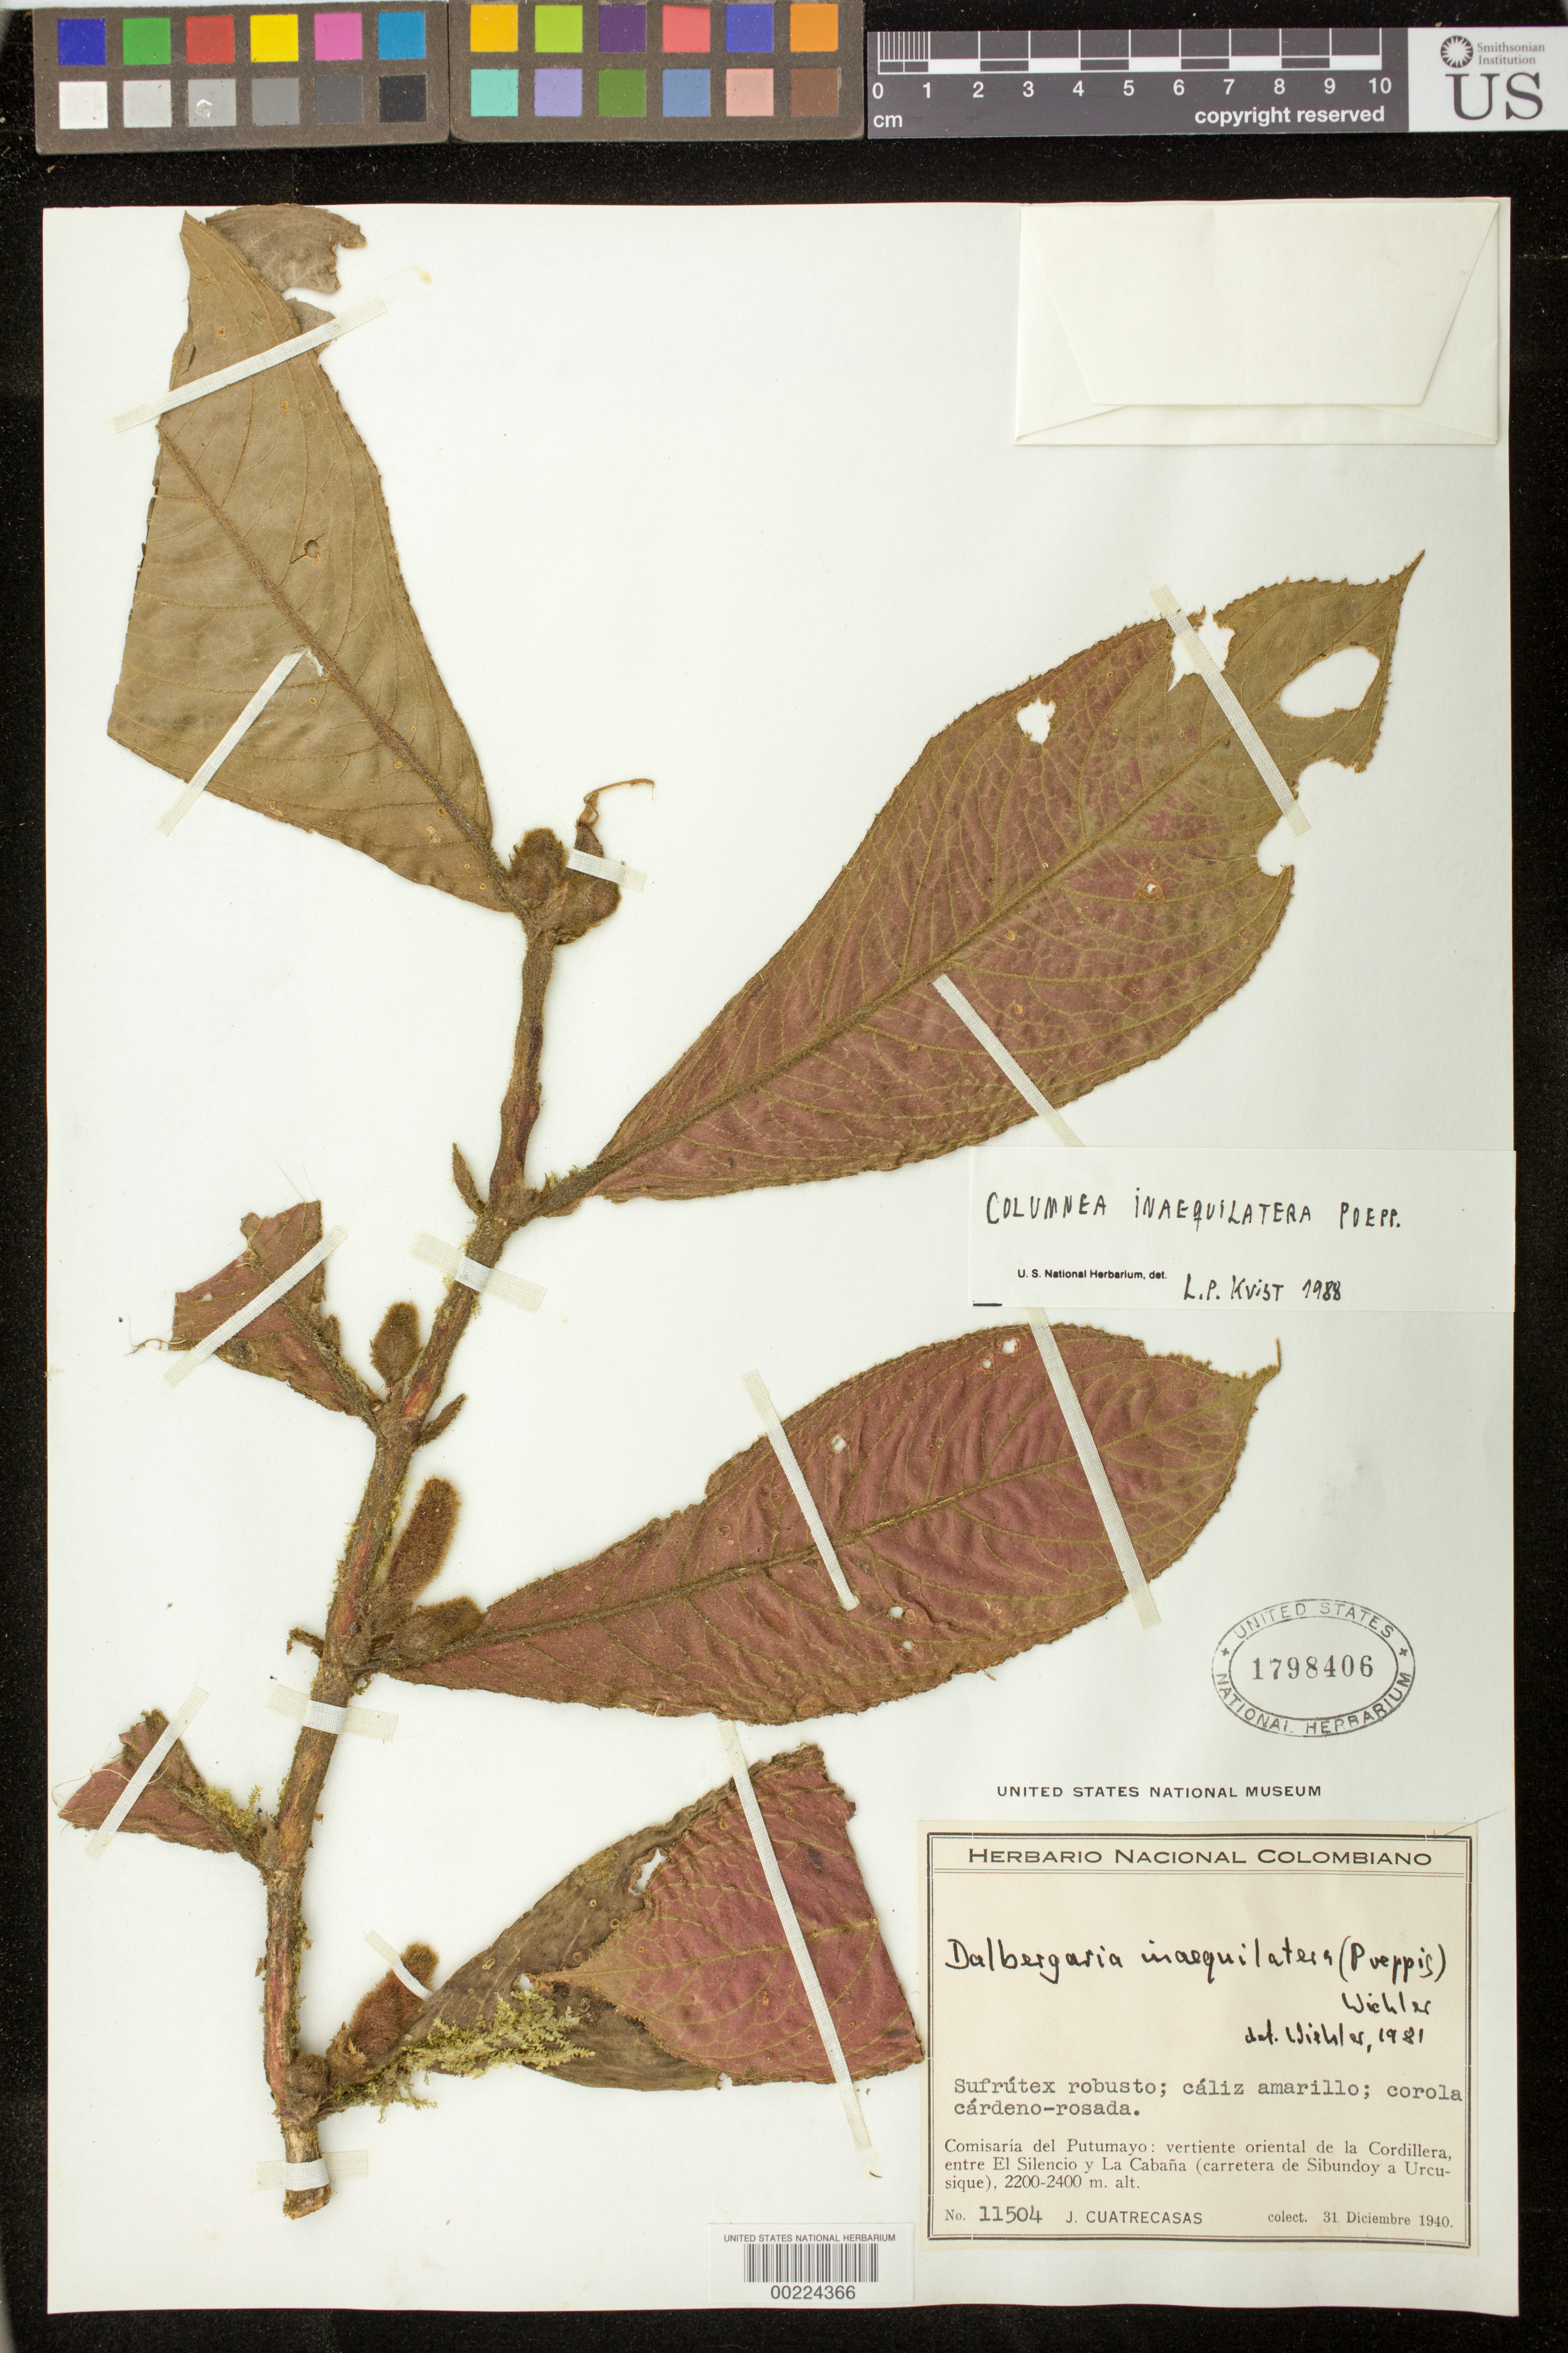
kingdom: Plantae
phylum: Tracheophyta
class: Magnoliopsida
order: Lamiales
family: Gesneriaceae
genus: Columnea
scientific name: Columnea inaequilatera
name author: Poepp.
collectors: J. Cuatrecasas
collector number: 11504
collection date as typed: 31 Dec 1940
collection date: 1940-12-31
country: Colombia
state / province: Putumayo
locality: Eastern slope of the cordillera, between El Silencio and La Cabana (highway from Sibundoy to Urcusique)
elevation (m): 2200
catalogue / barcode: US 1798406